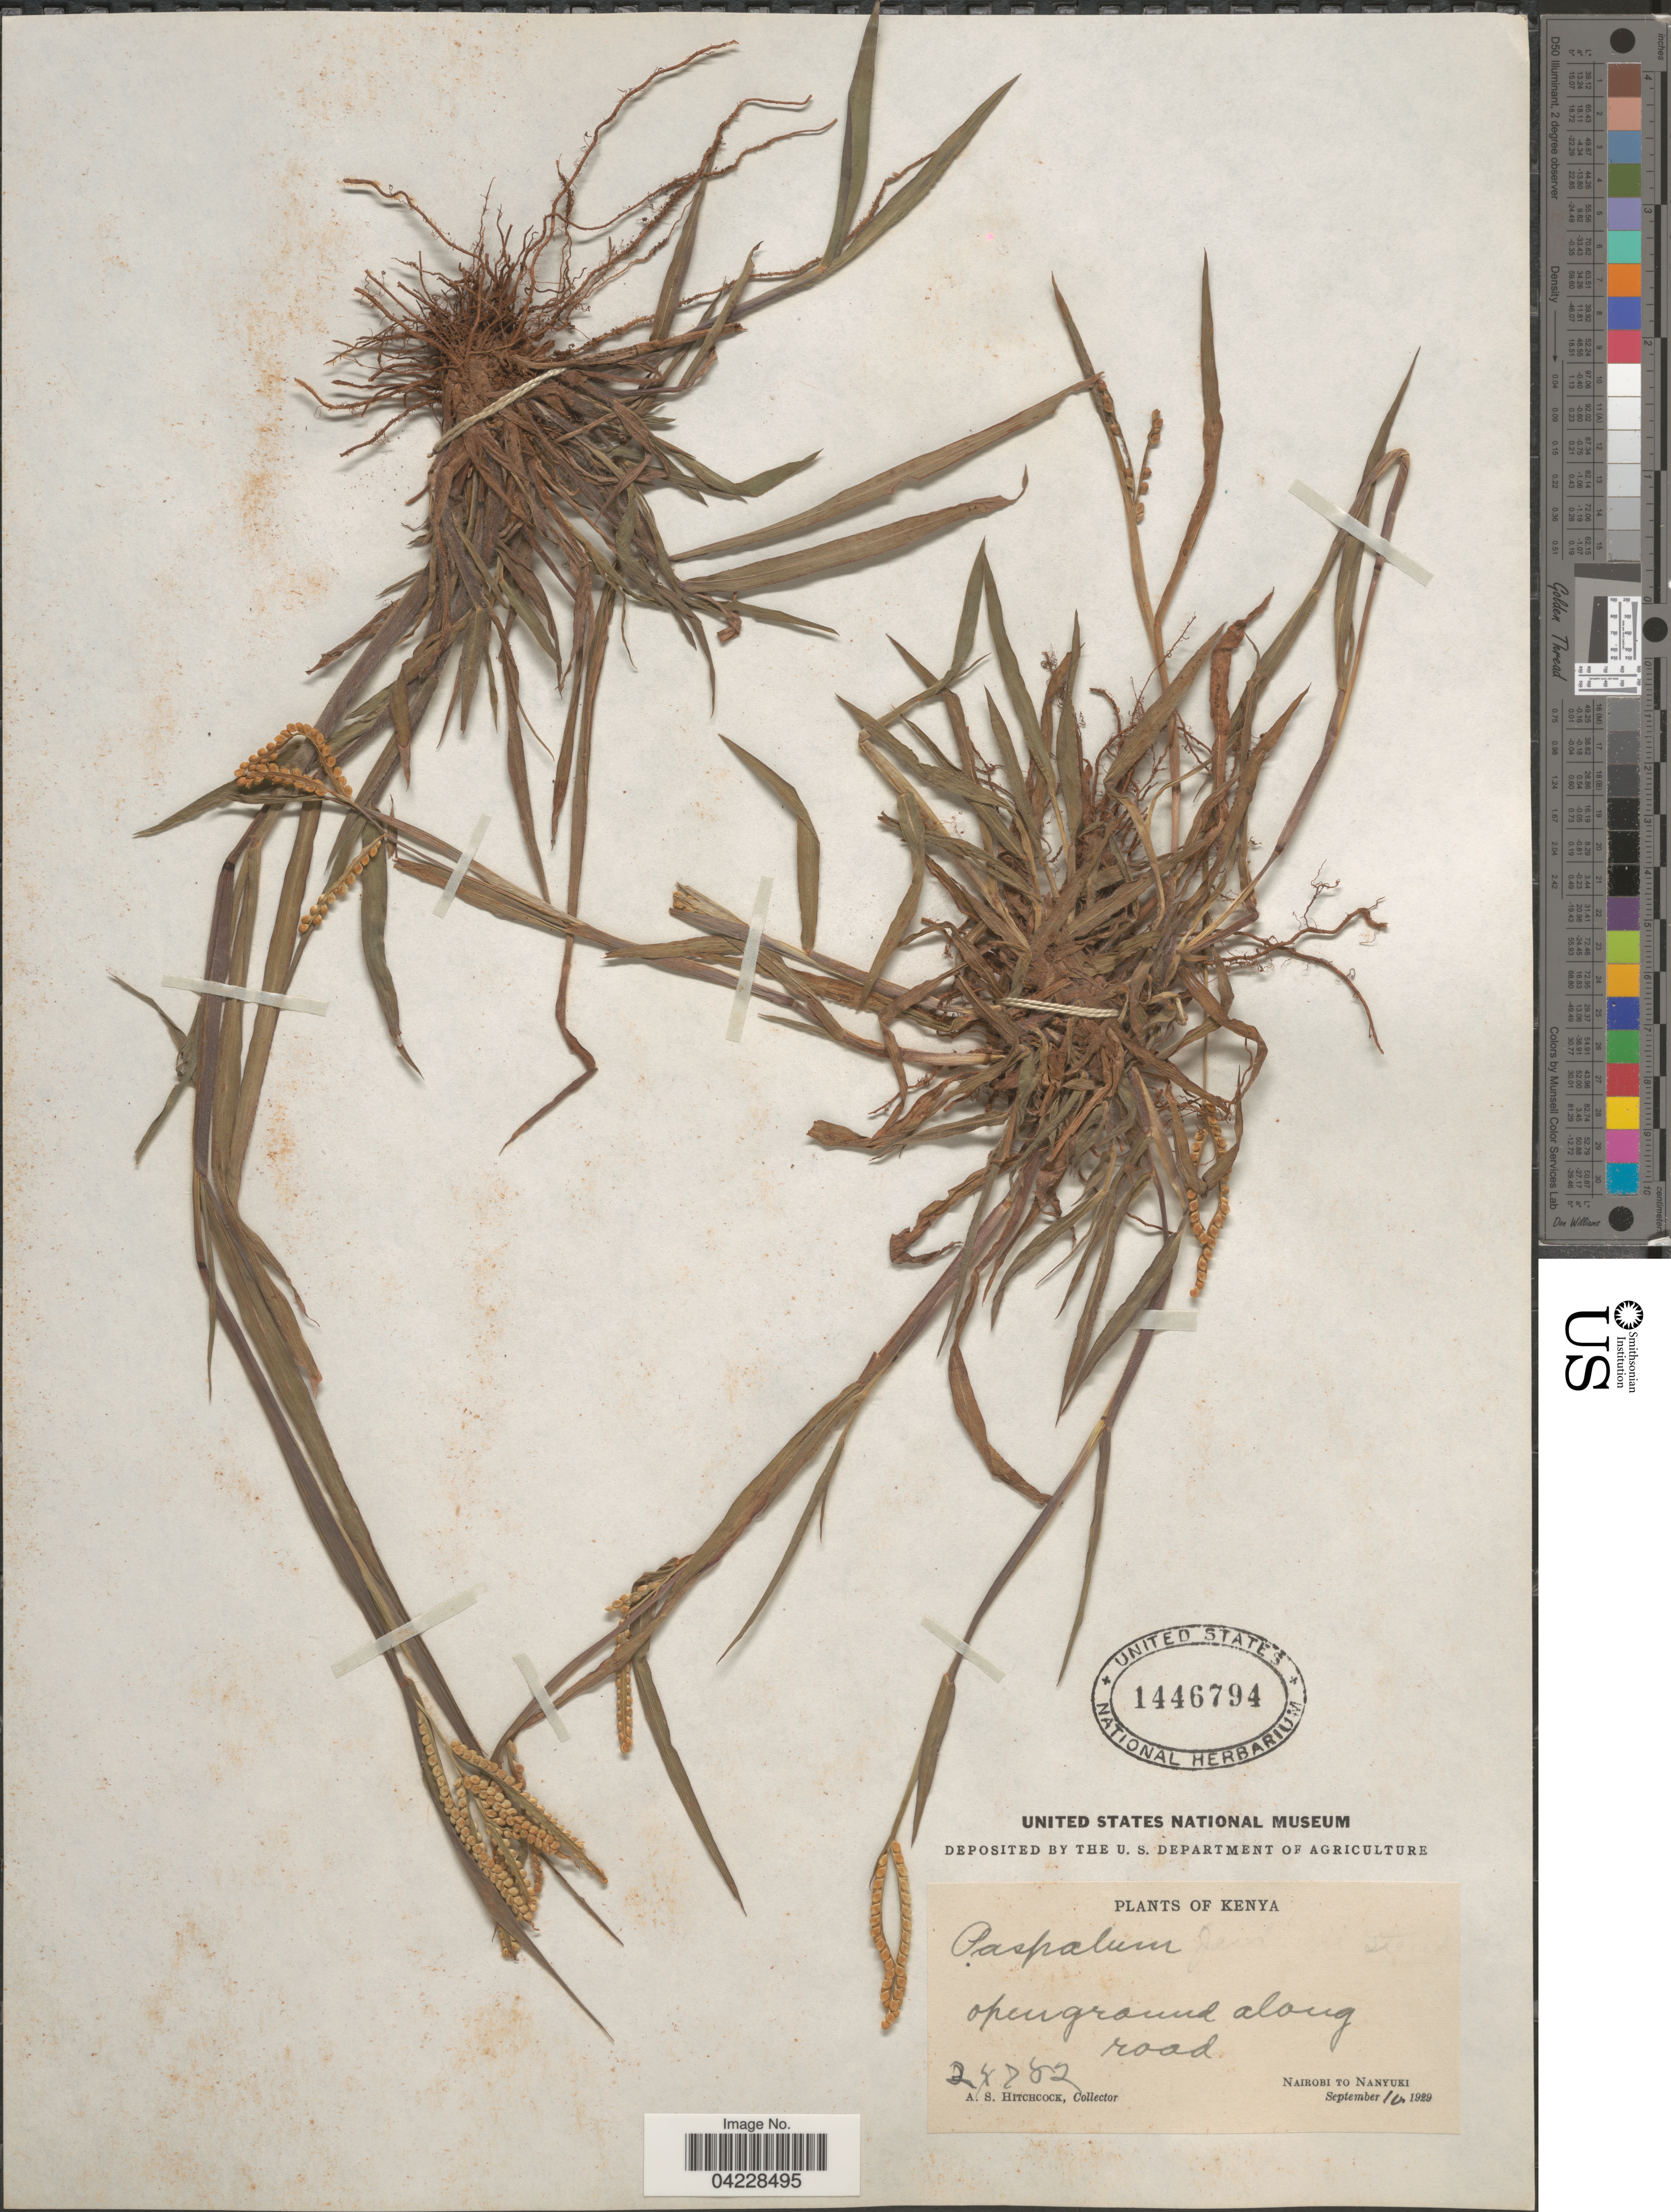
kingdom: Plantae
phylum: Tracheophyta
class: Liliopsida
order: Poales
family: Poaceae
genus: Paspalum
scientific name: Paspalum scrobiculatum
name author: L.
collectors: A. S. Hitchcock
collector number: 24782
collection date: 1929-09-10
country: Kenya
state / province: Nairobi Area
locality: Open ground along road. Nairobi to Nanyuki.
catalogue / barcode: US 1446794